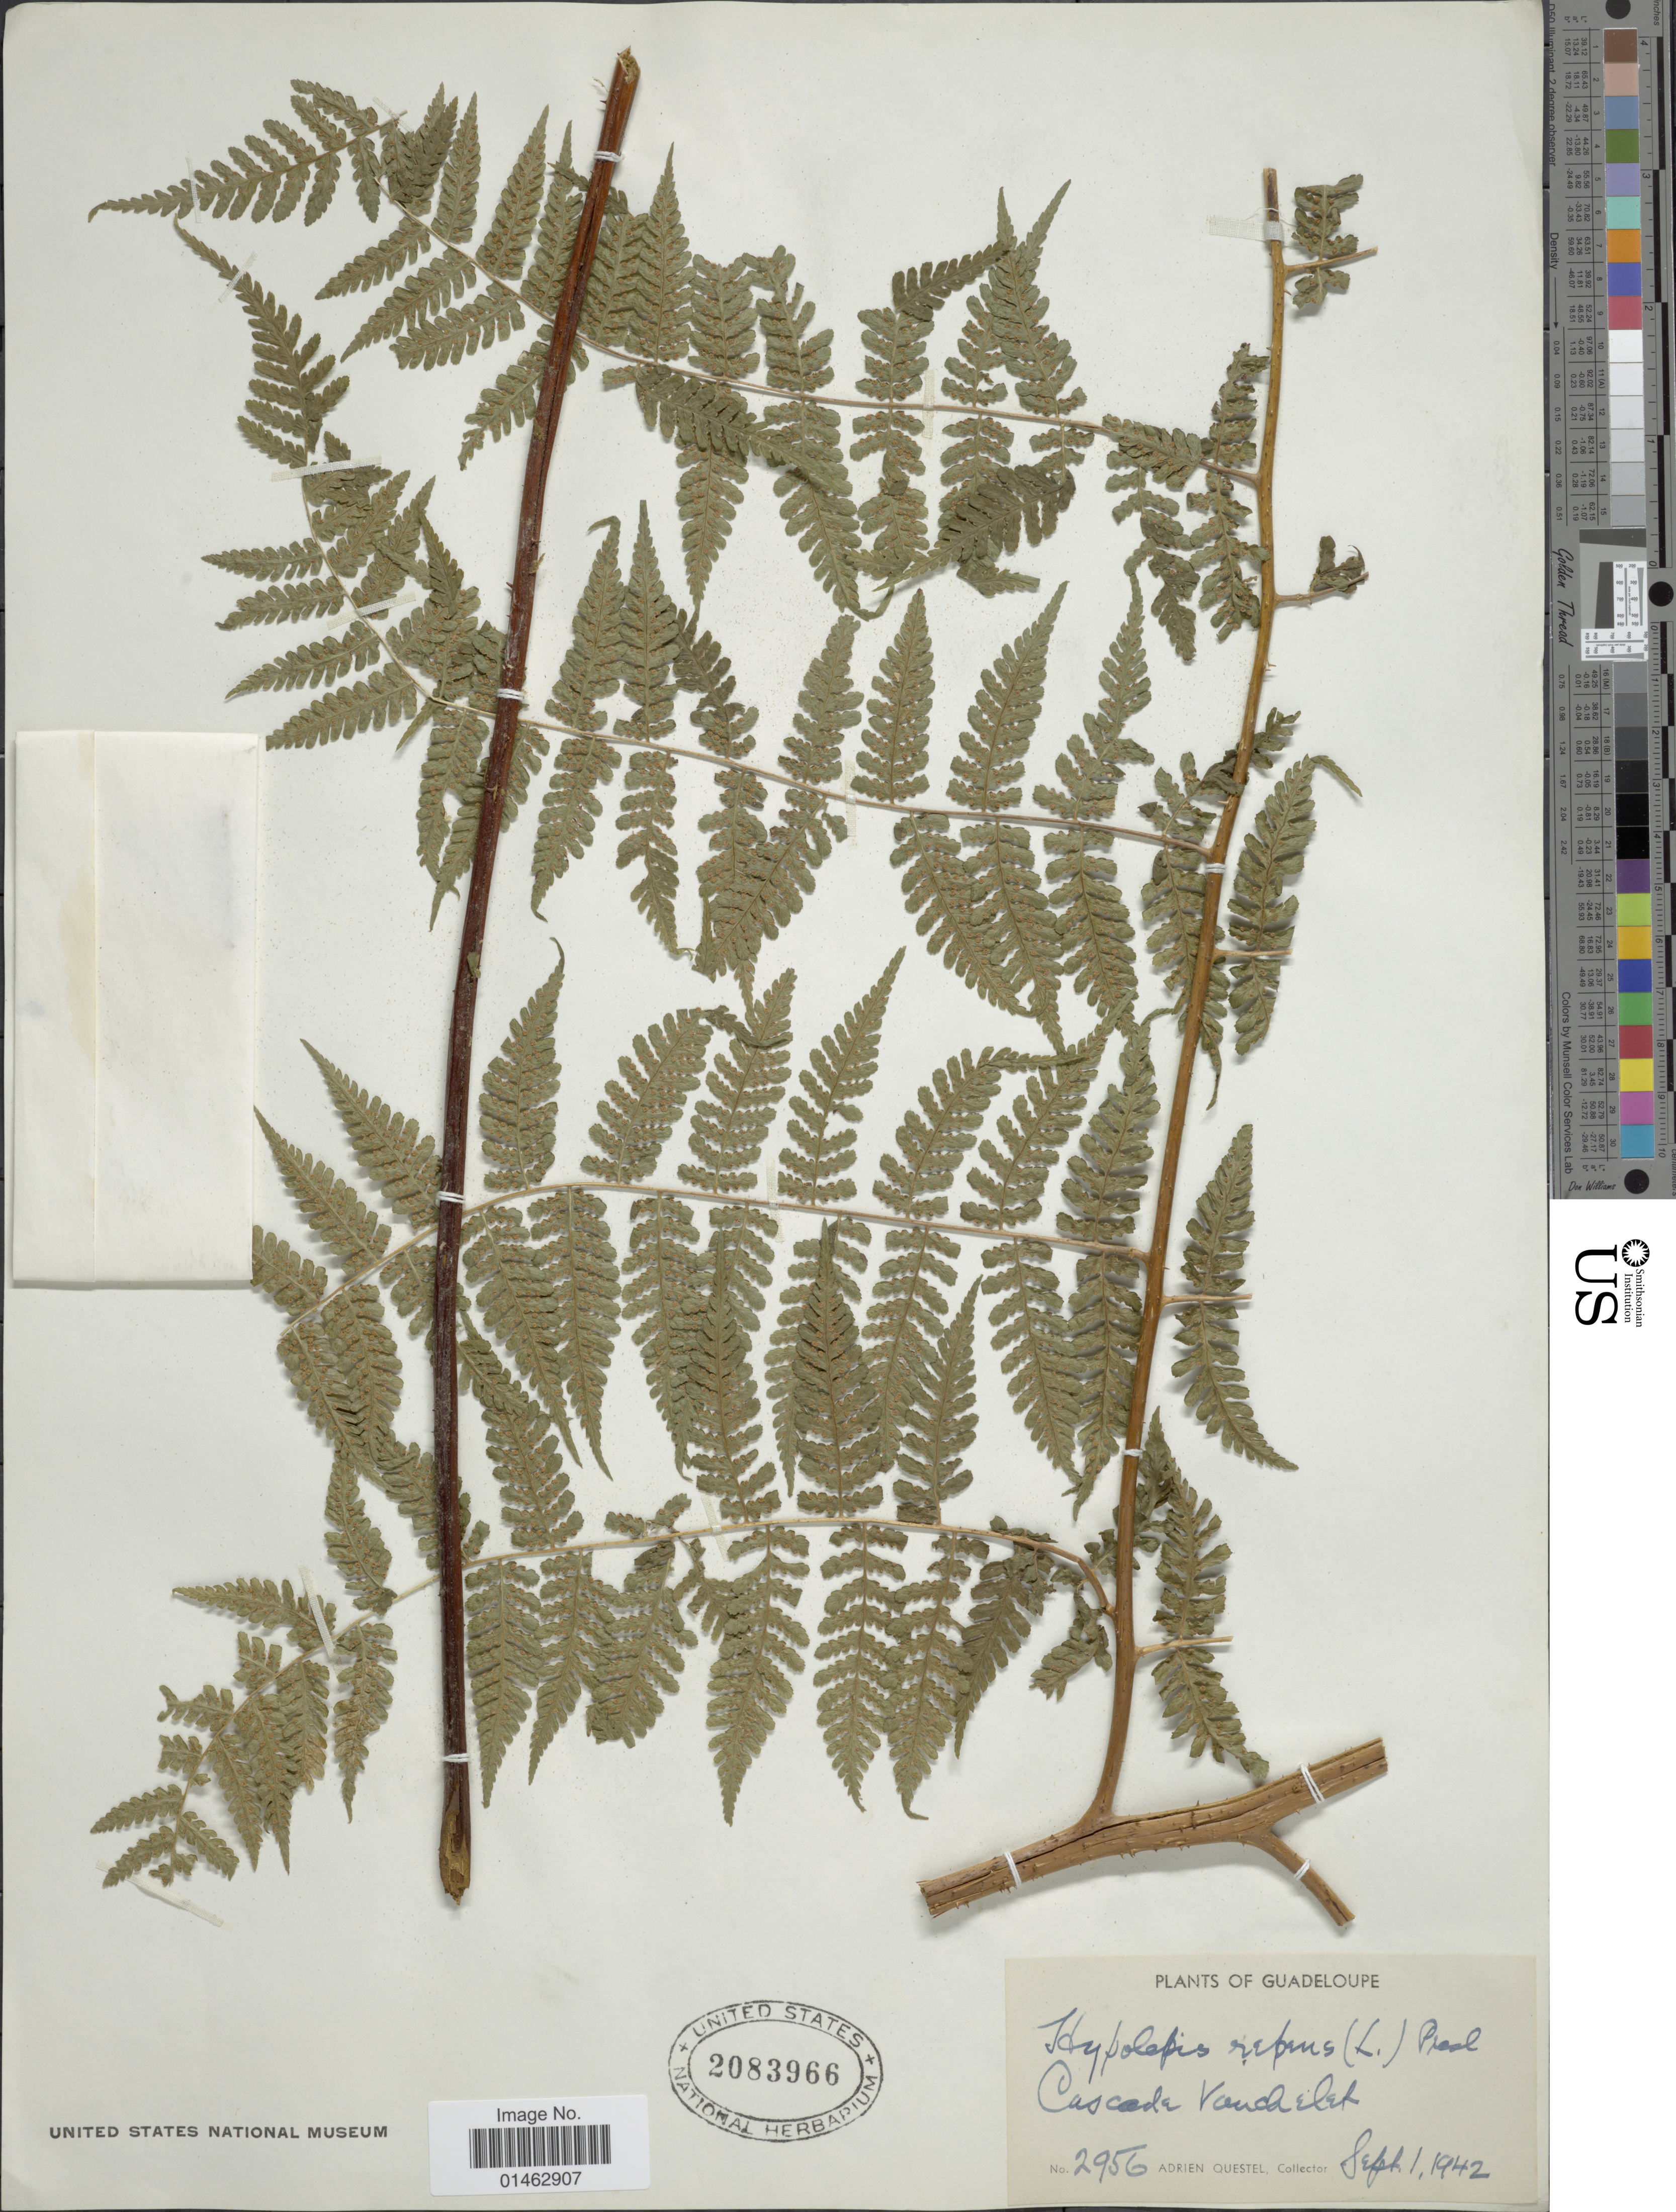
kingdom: Plantae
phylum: Tracheophyta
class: Polypodiopsida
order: Polypodiales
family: Dennstaedtiaceae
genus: Hypolepis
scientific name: Hypolepis repens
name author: (L.) C. Presl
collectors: A. Questel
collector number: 2956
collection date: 1942-09-01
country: Guadeloupe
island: Leeward Is.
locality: Cascade Vauchelet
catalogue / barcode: US 2083966